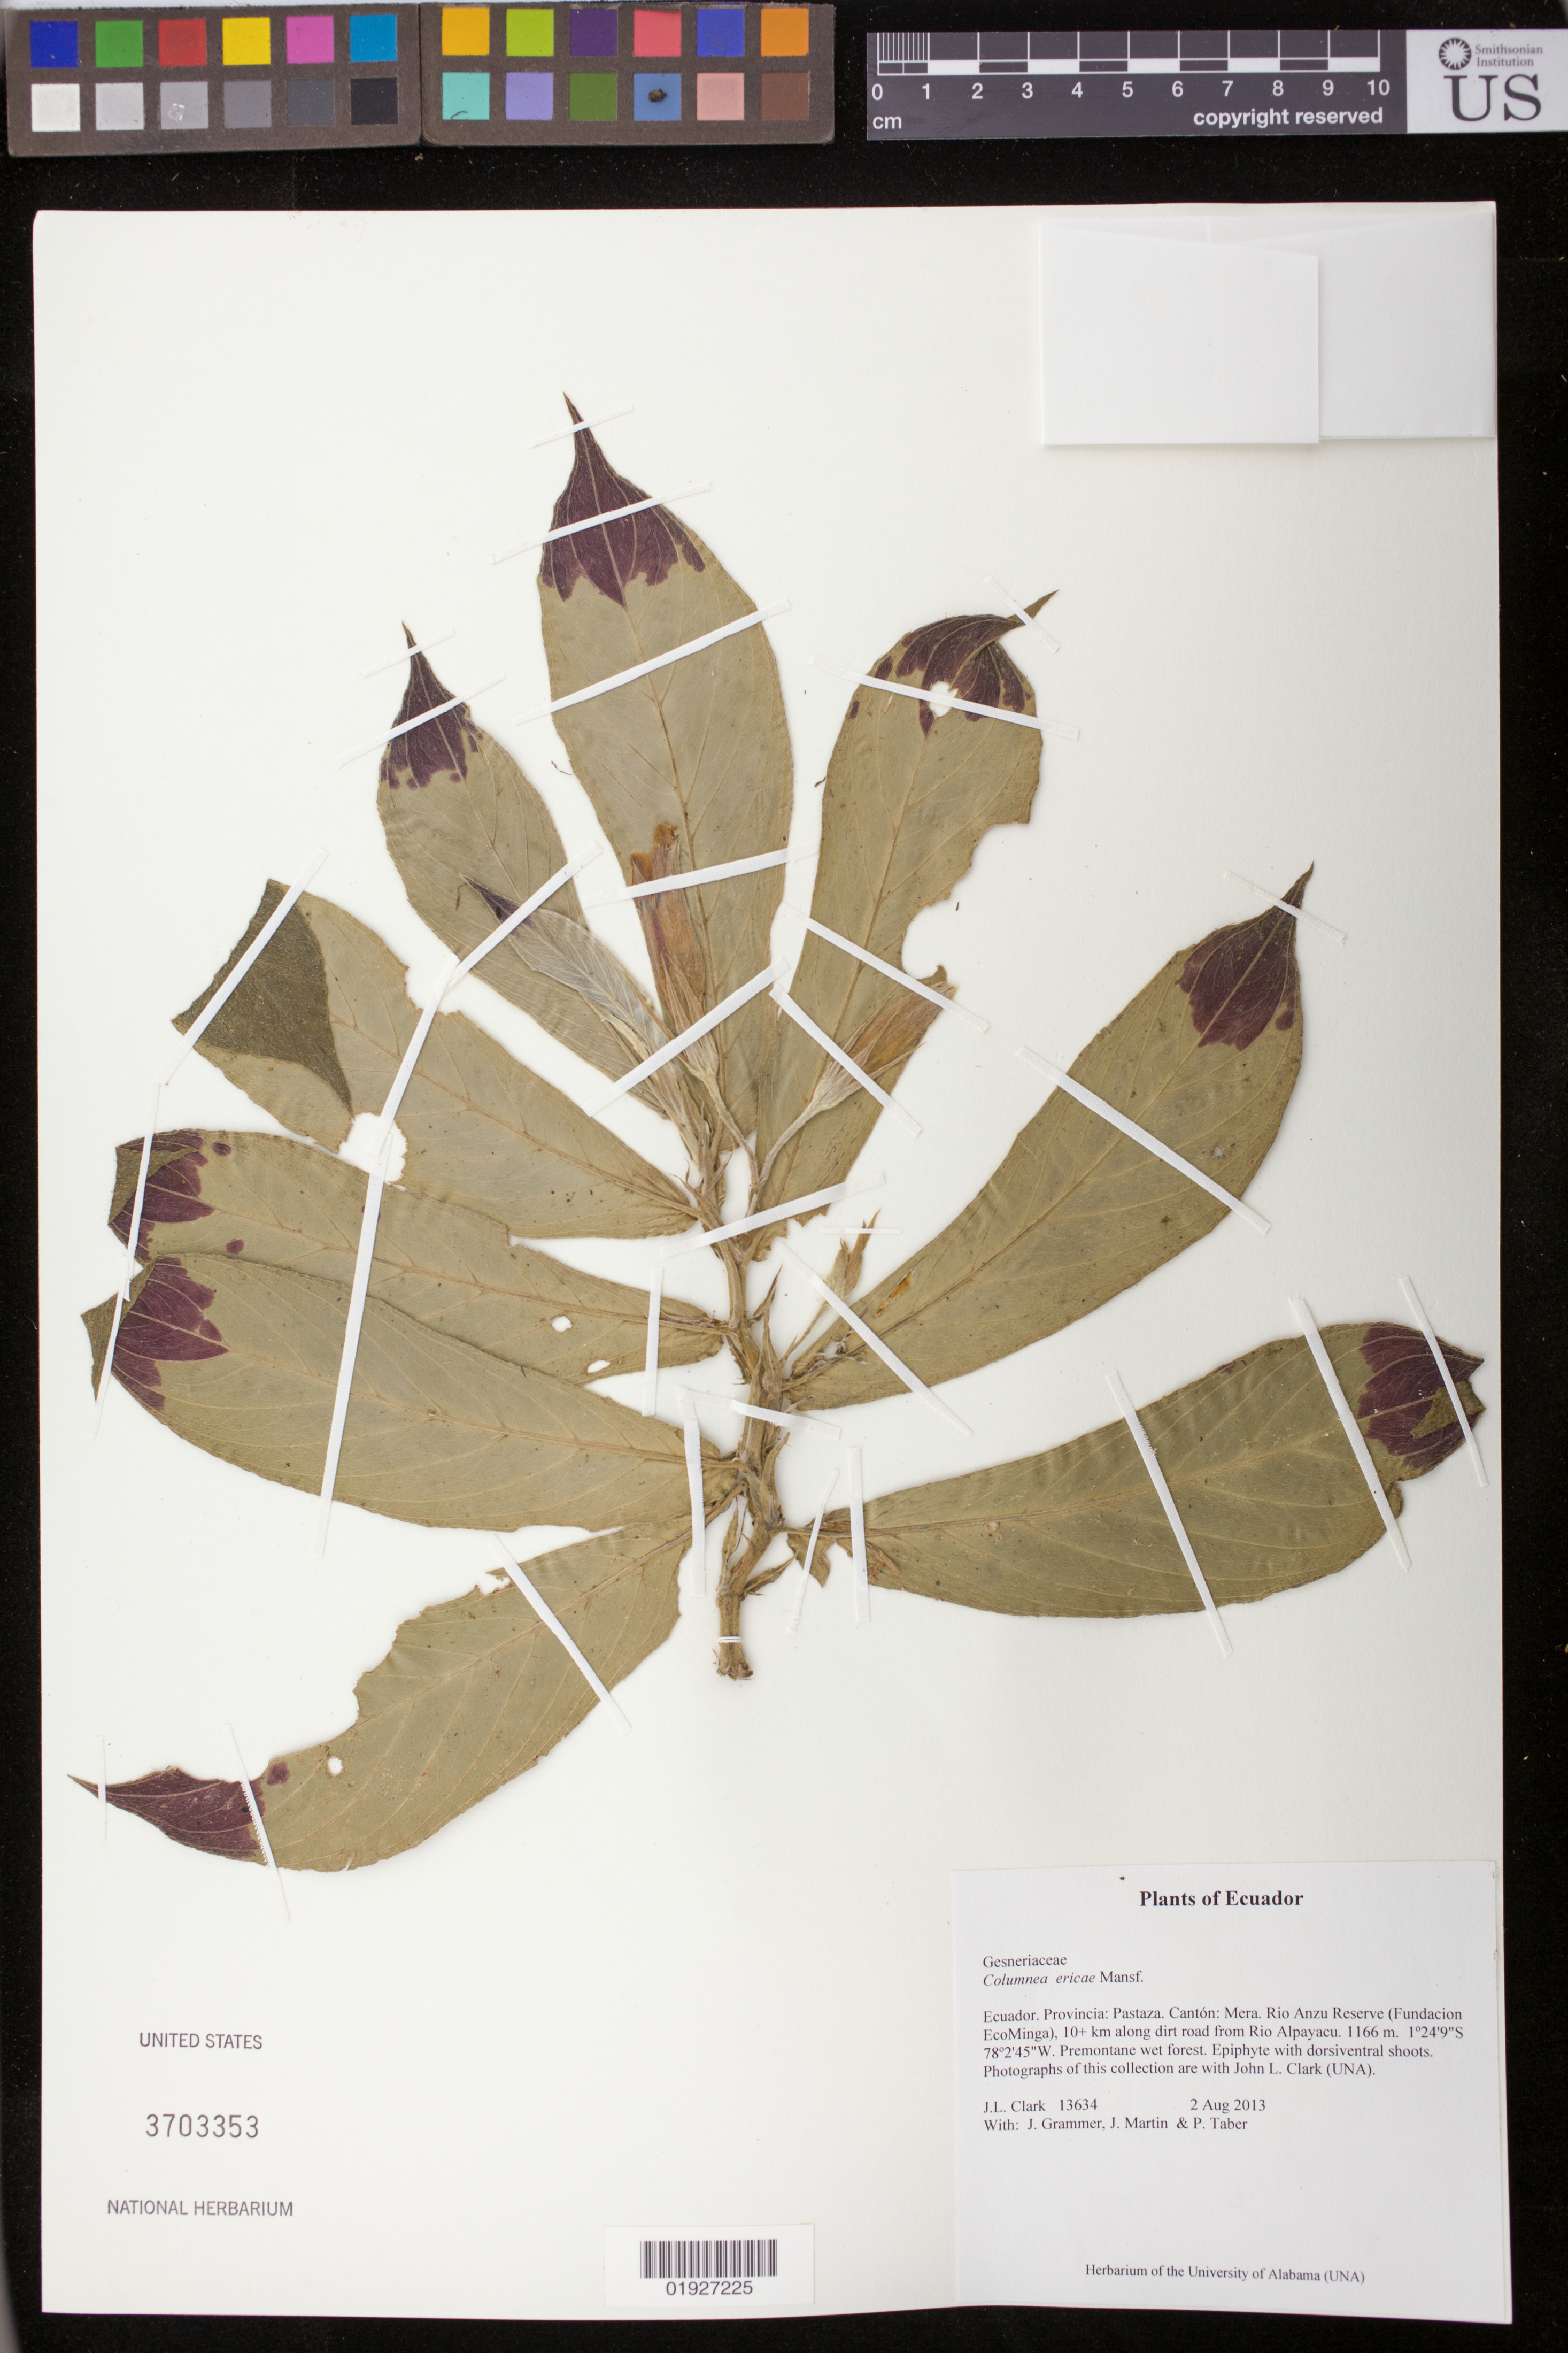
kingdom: Plantae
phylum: Tracheophyta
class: Magnoliopsida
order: Lamiales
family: Gesneriaceae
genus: Columnea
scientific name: Columnea ericae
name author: Mansf.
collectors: J. L. Clark, J. Grammer, J. Martin & P. Taber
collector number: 13634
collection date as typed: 2 Aug 2013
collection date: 2013-08-02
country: Ecuador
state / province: Pastaza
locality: Canton: Mera. Rio Anzu Reserve (Fundacion EcoMinga), 10+ km along dirt road from Rio Alpayacu.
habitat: Premontane wet forest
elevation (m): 1166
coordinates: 1 24 9 S, 78 2 45 W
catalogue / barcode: US 3703353